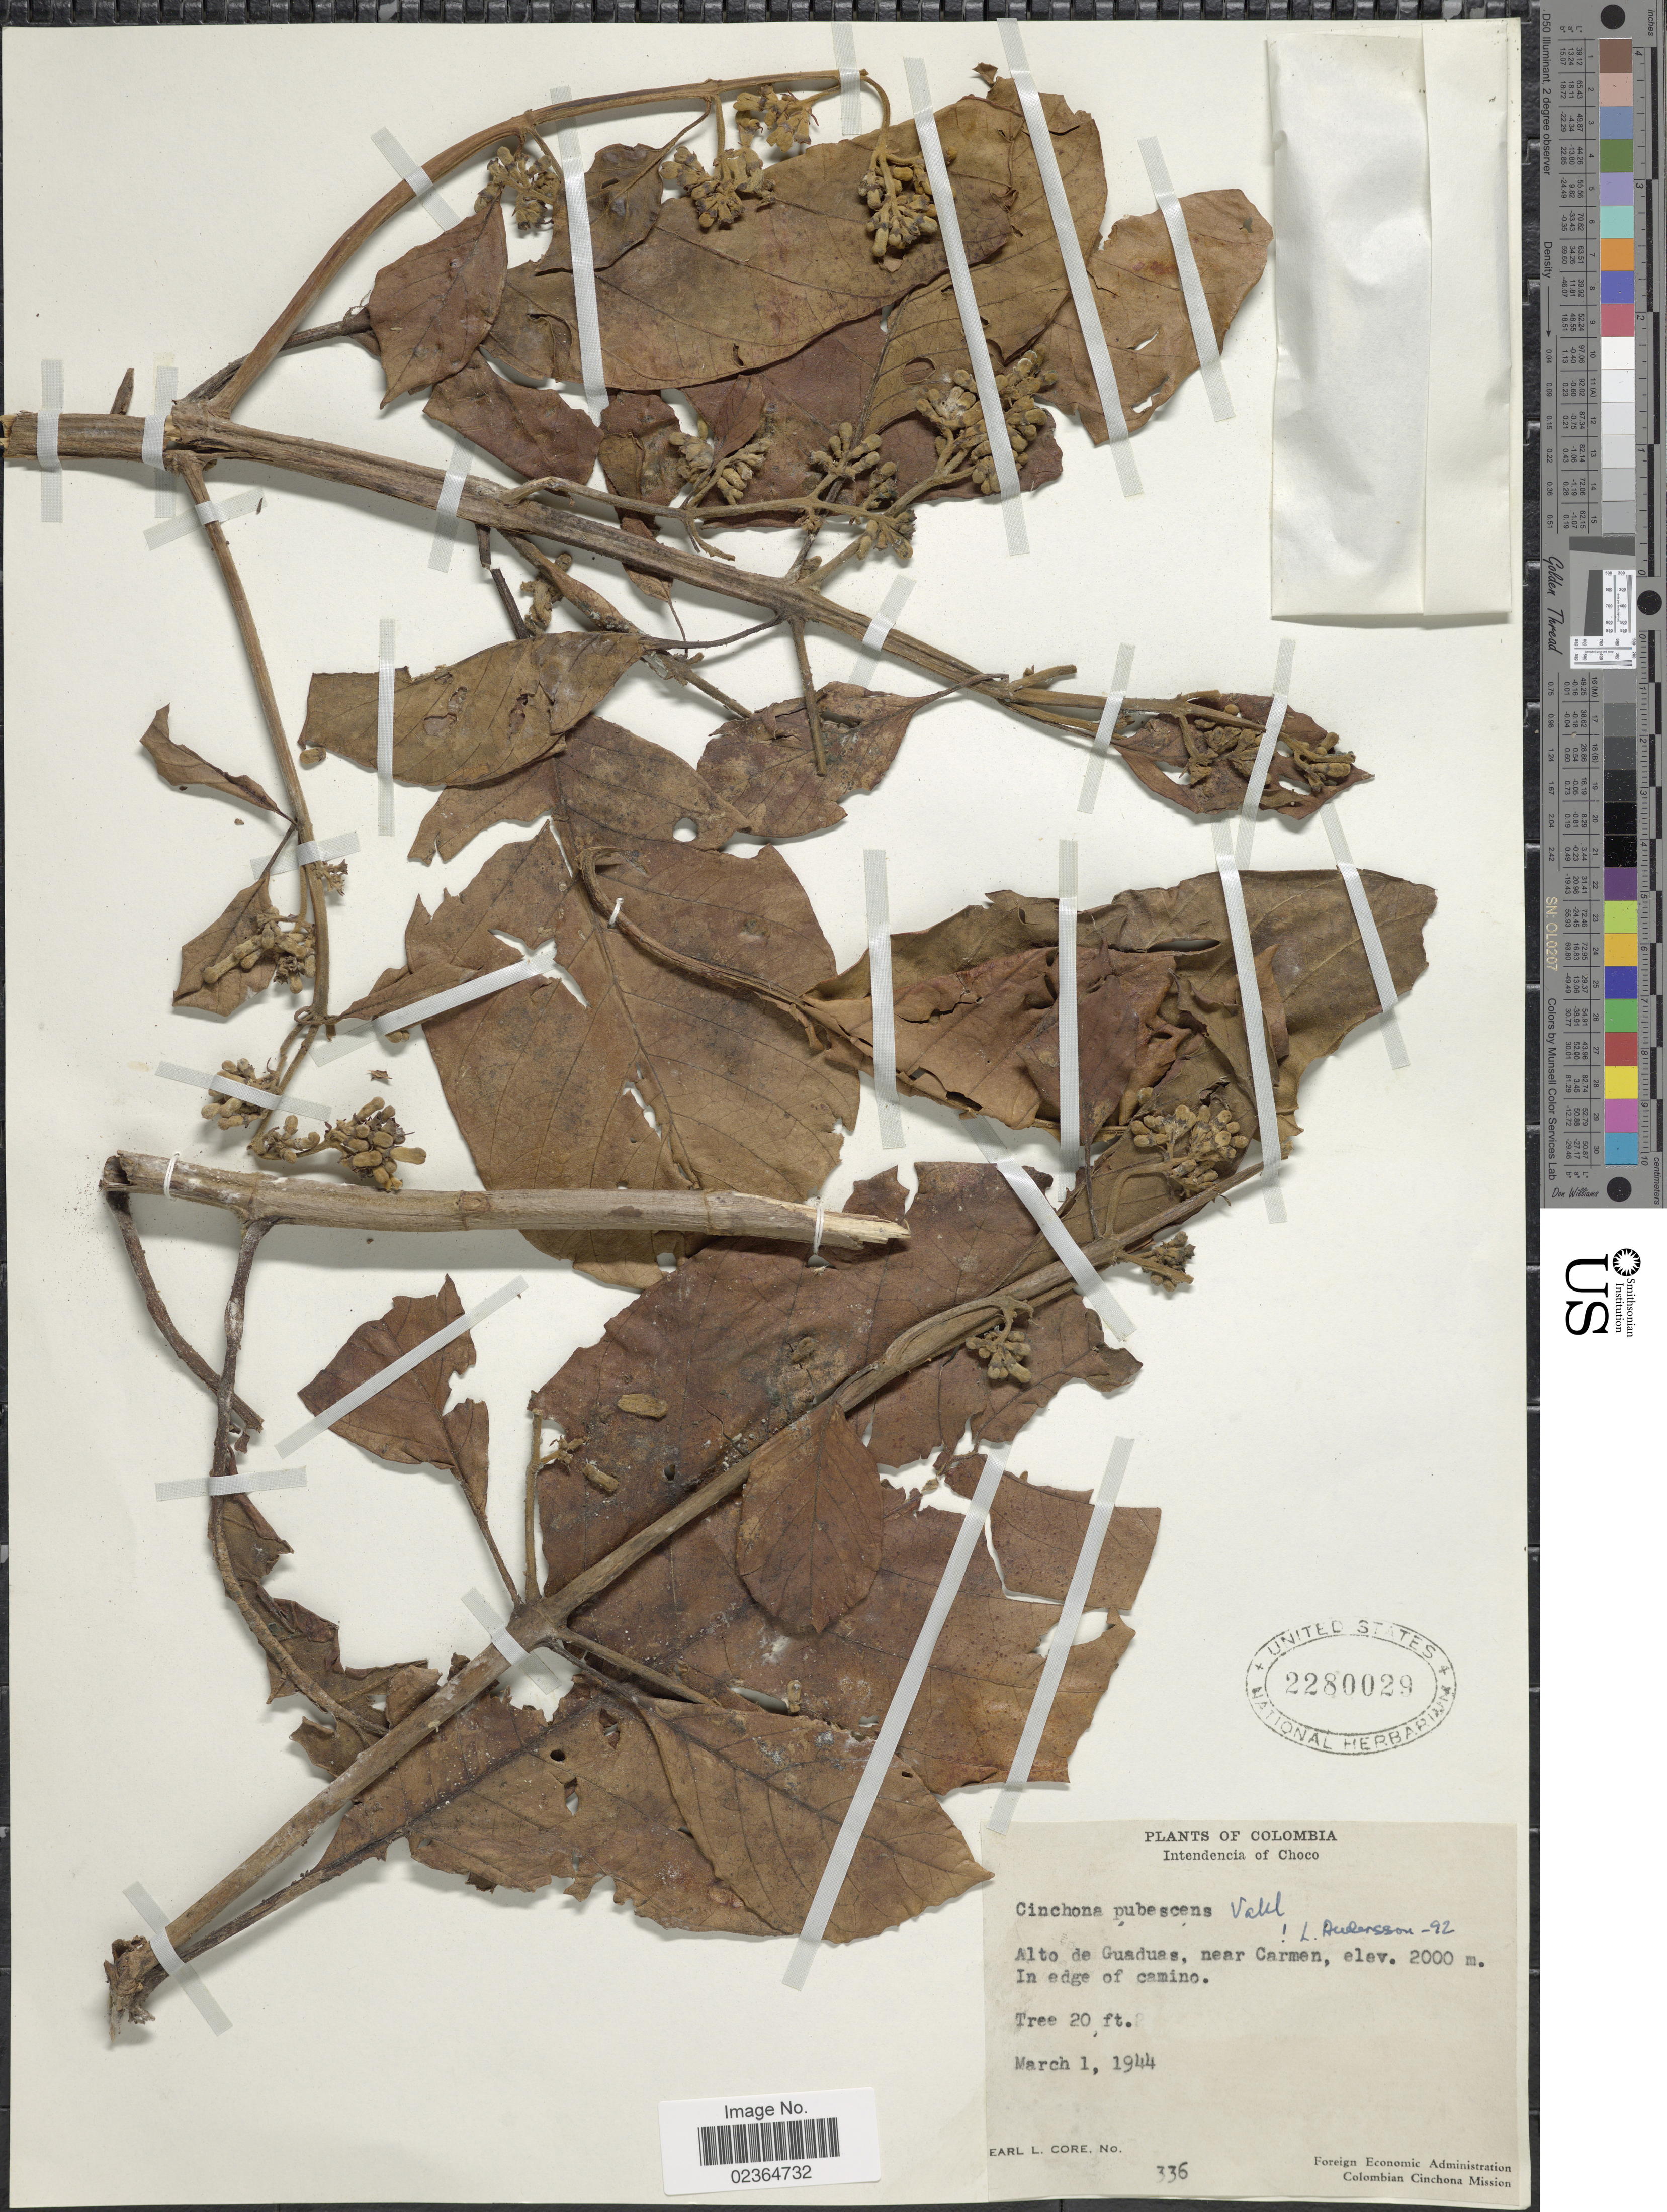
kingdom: Plantae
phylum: Tracheophyta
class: Magnoliopsida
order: Gentianales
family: Rubiaceae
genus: Cinchona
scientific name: Cinchona pubescens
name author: Vahl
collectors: E. L. Core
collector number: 336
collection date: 1944-03-01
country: Colombia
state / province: Chocó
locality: Alto de Guaduas, near Carmen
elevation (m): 2000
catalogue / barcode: US 2280029